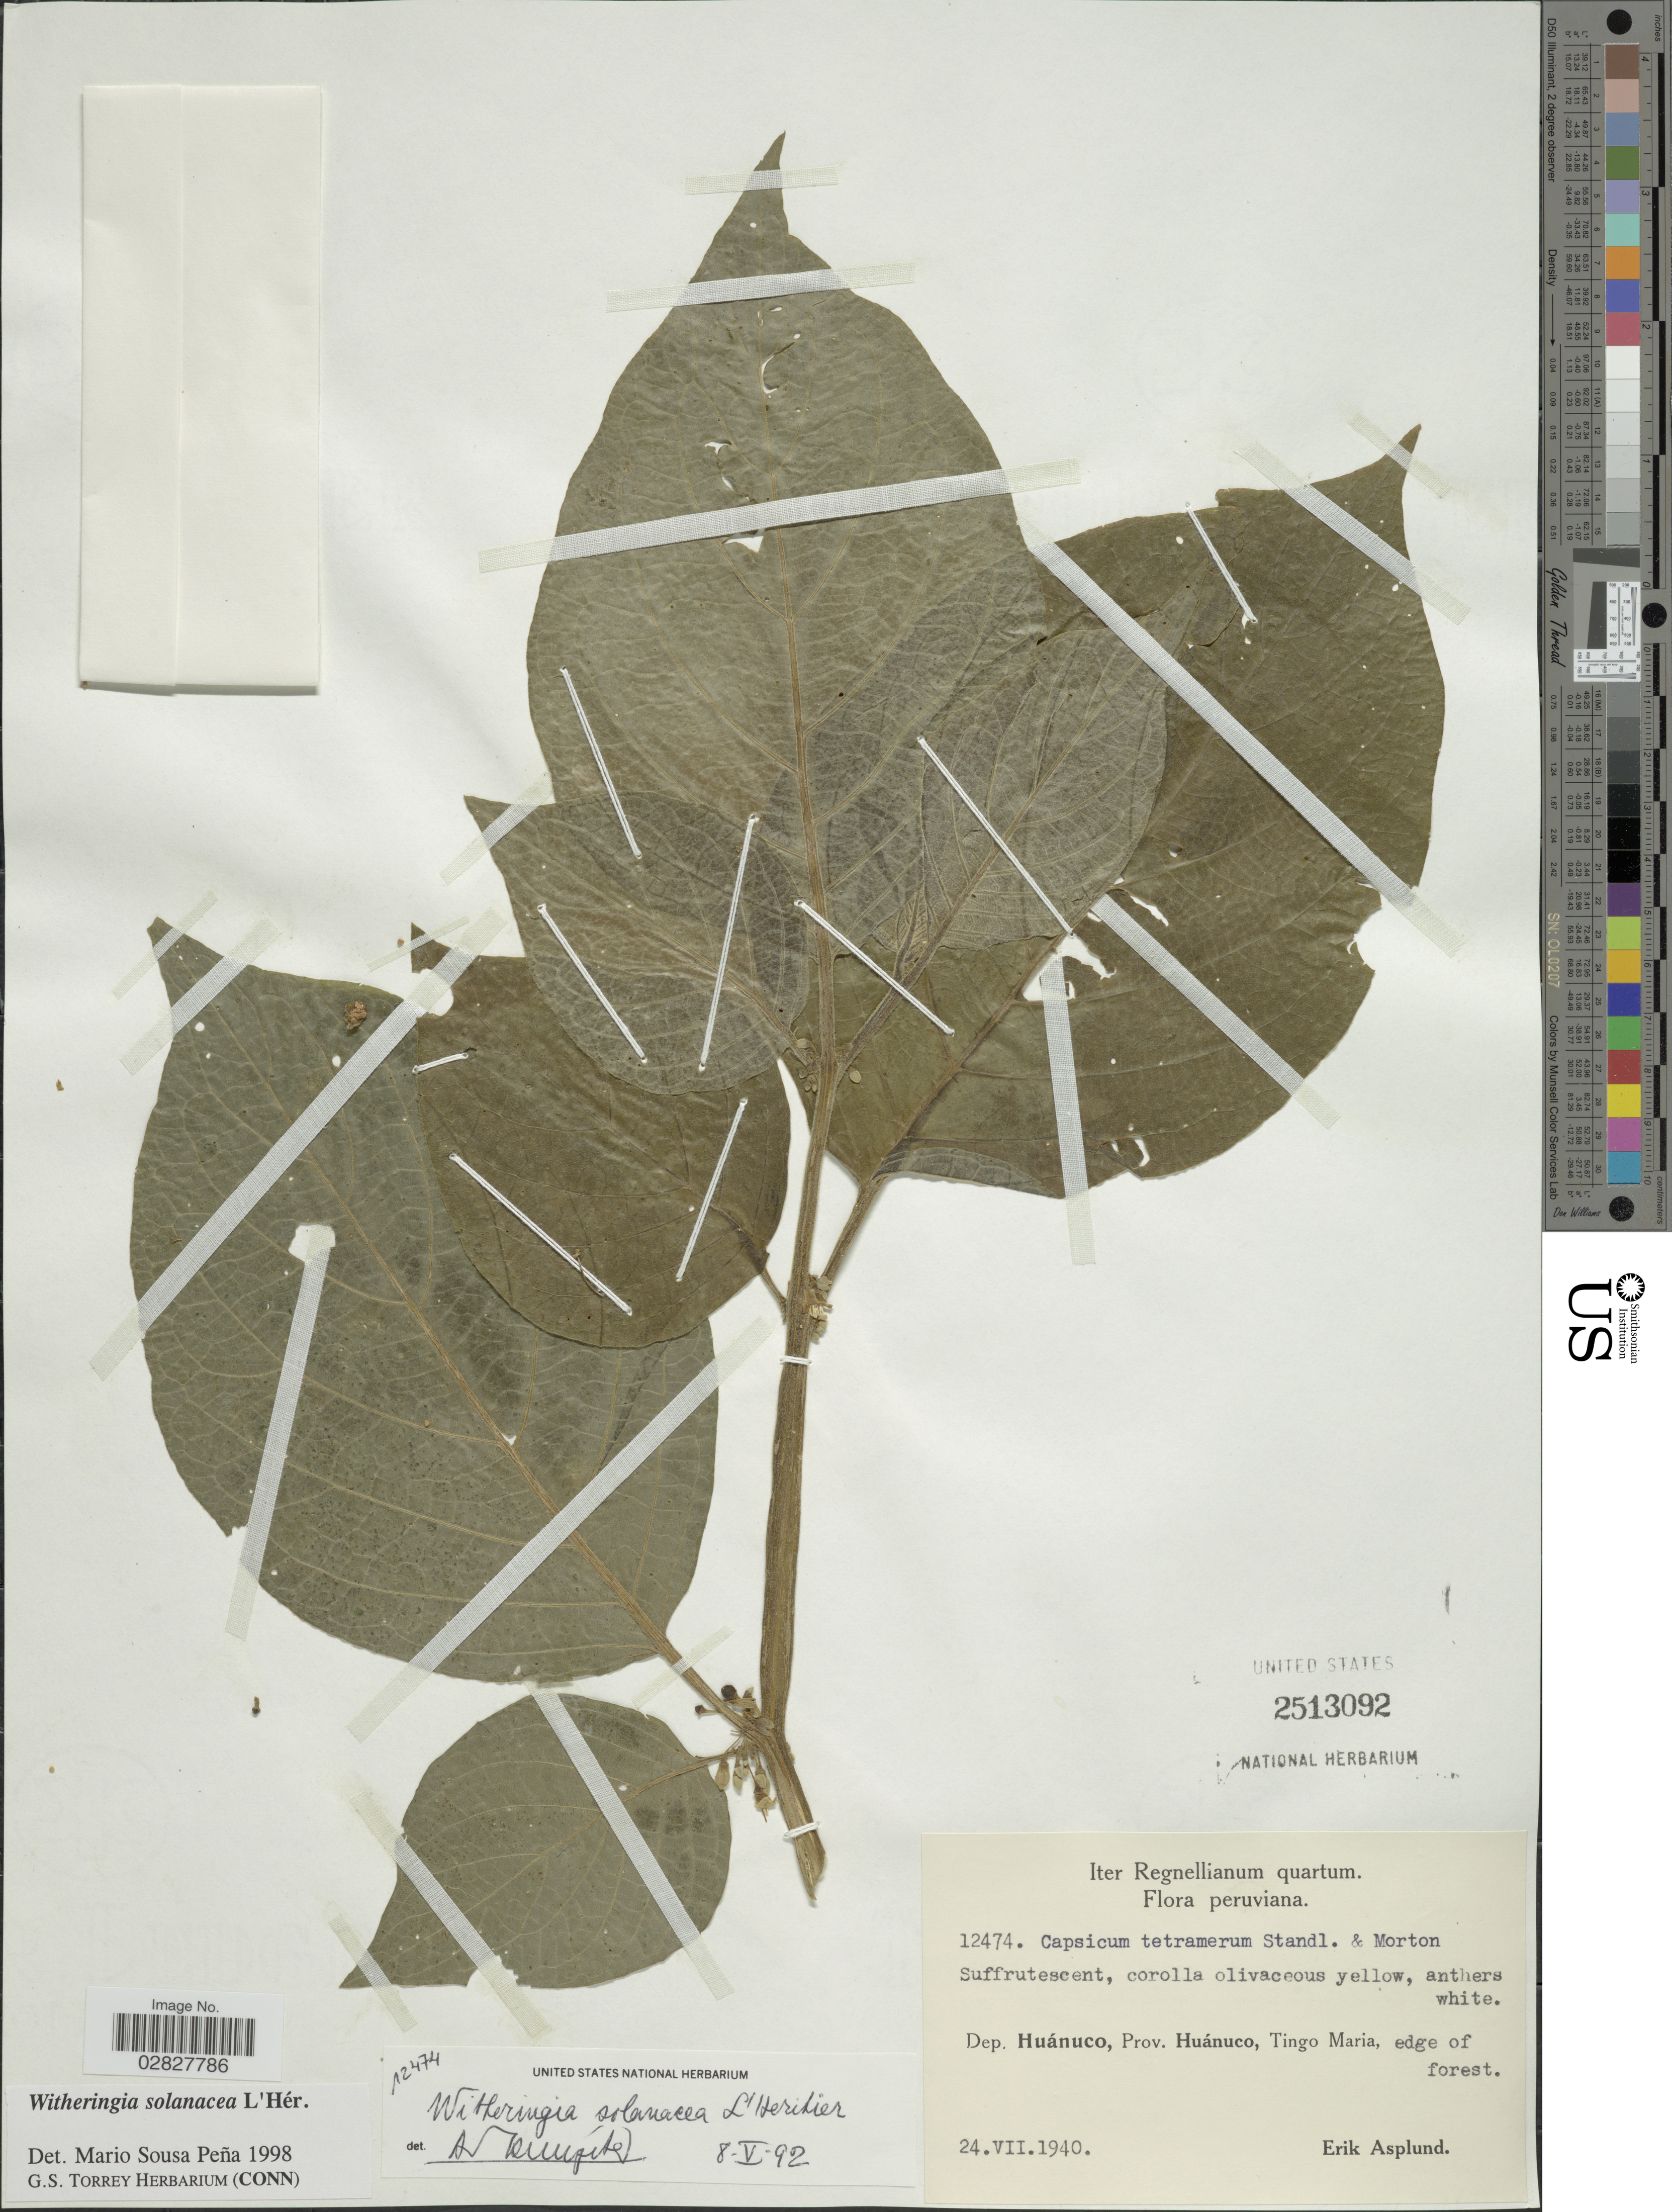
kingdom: Plantae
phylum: Tracheophyta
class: Magnoliopsida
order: Solanales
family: Solanaceae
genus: Witheringia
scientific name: Witheringia solanacea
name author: L'Hér.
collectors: E. Asplund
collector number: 12474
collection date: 1940-07-24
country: Peru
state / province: Huánuco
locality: Dep. Huánuco, Prov. Huánuco, Tingo Maria, edge of forest.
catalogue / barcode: US 2513092